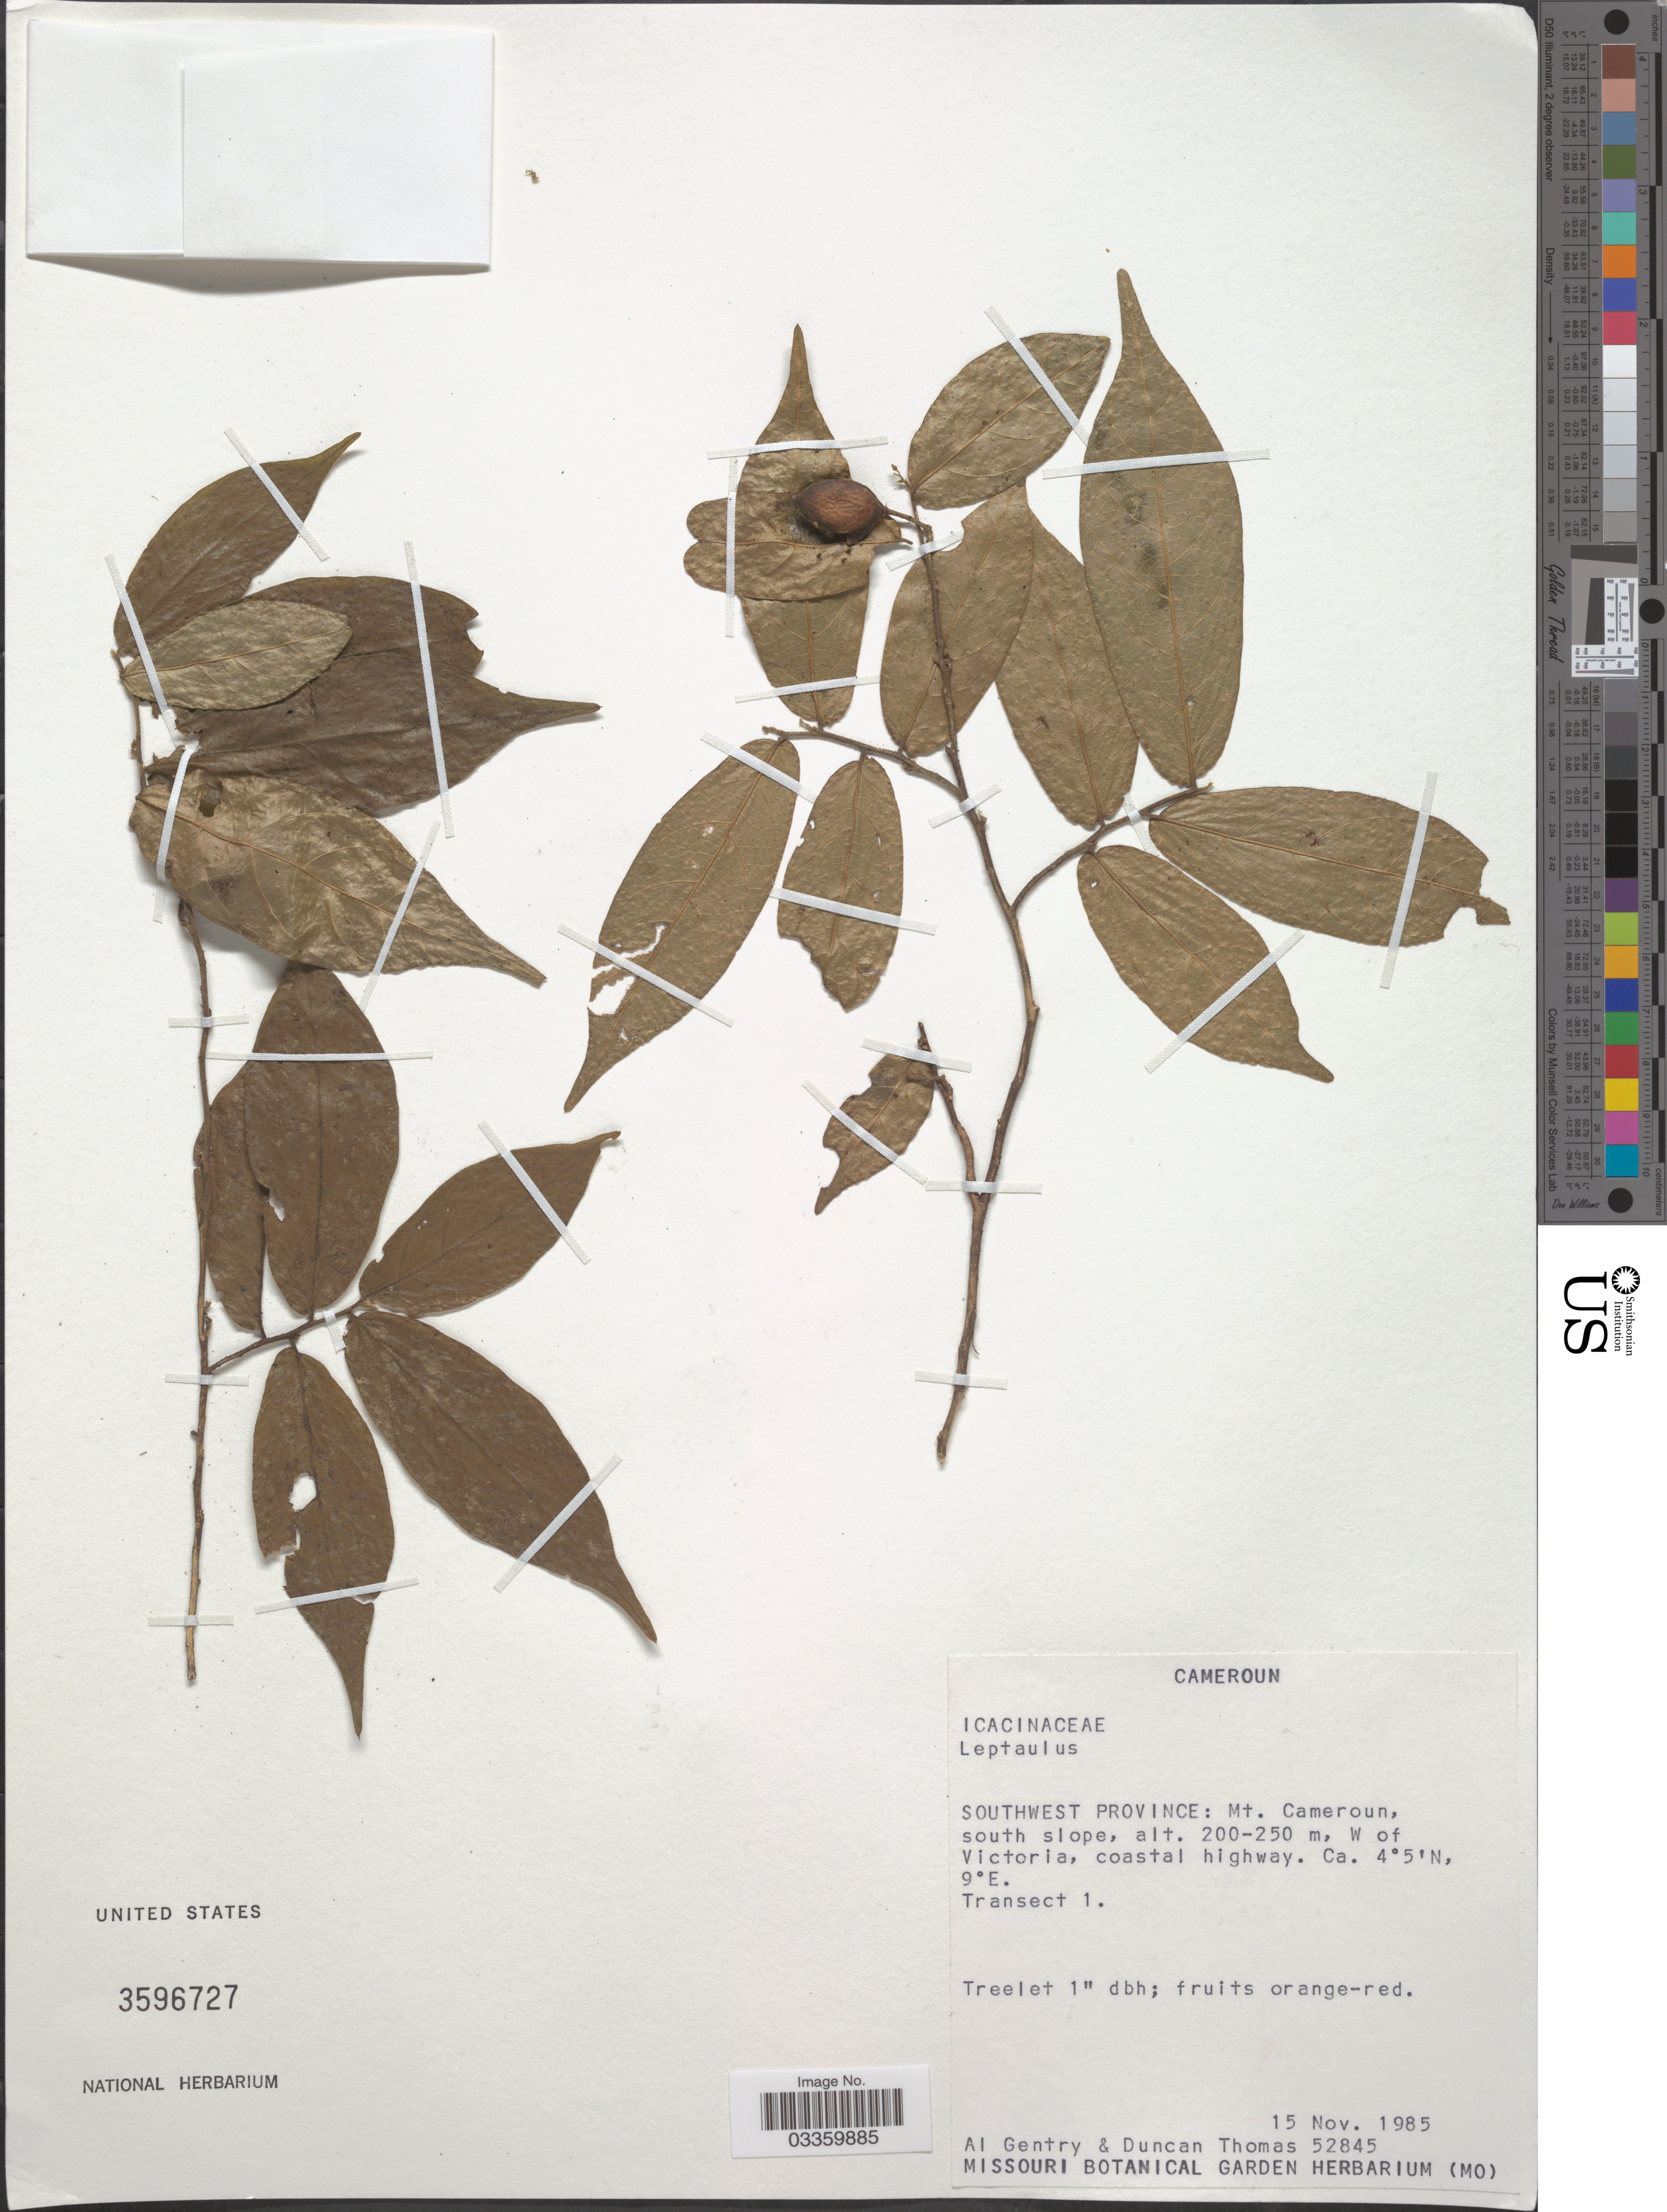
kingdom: Plantae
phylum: Tracheophyta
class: Magnoliopsida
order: Cardiopteridales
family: Cardiopteridaceae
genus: Leptaulus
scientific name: Leptaulus sp.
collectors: A. H. Gentry & D. W. Thomas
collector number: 52845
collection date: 1985-11-15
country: Cameroon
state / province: Sud-Ouest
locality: Southwest Province: Mt. Cameroun, south slope, W of Victoria, coastal highway. Transect 1.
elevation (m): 200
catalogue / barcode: US 3596727